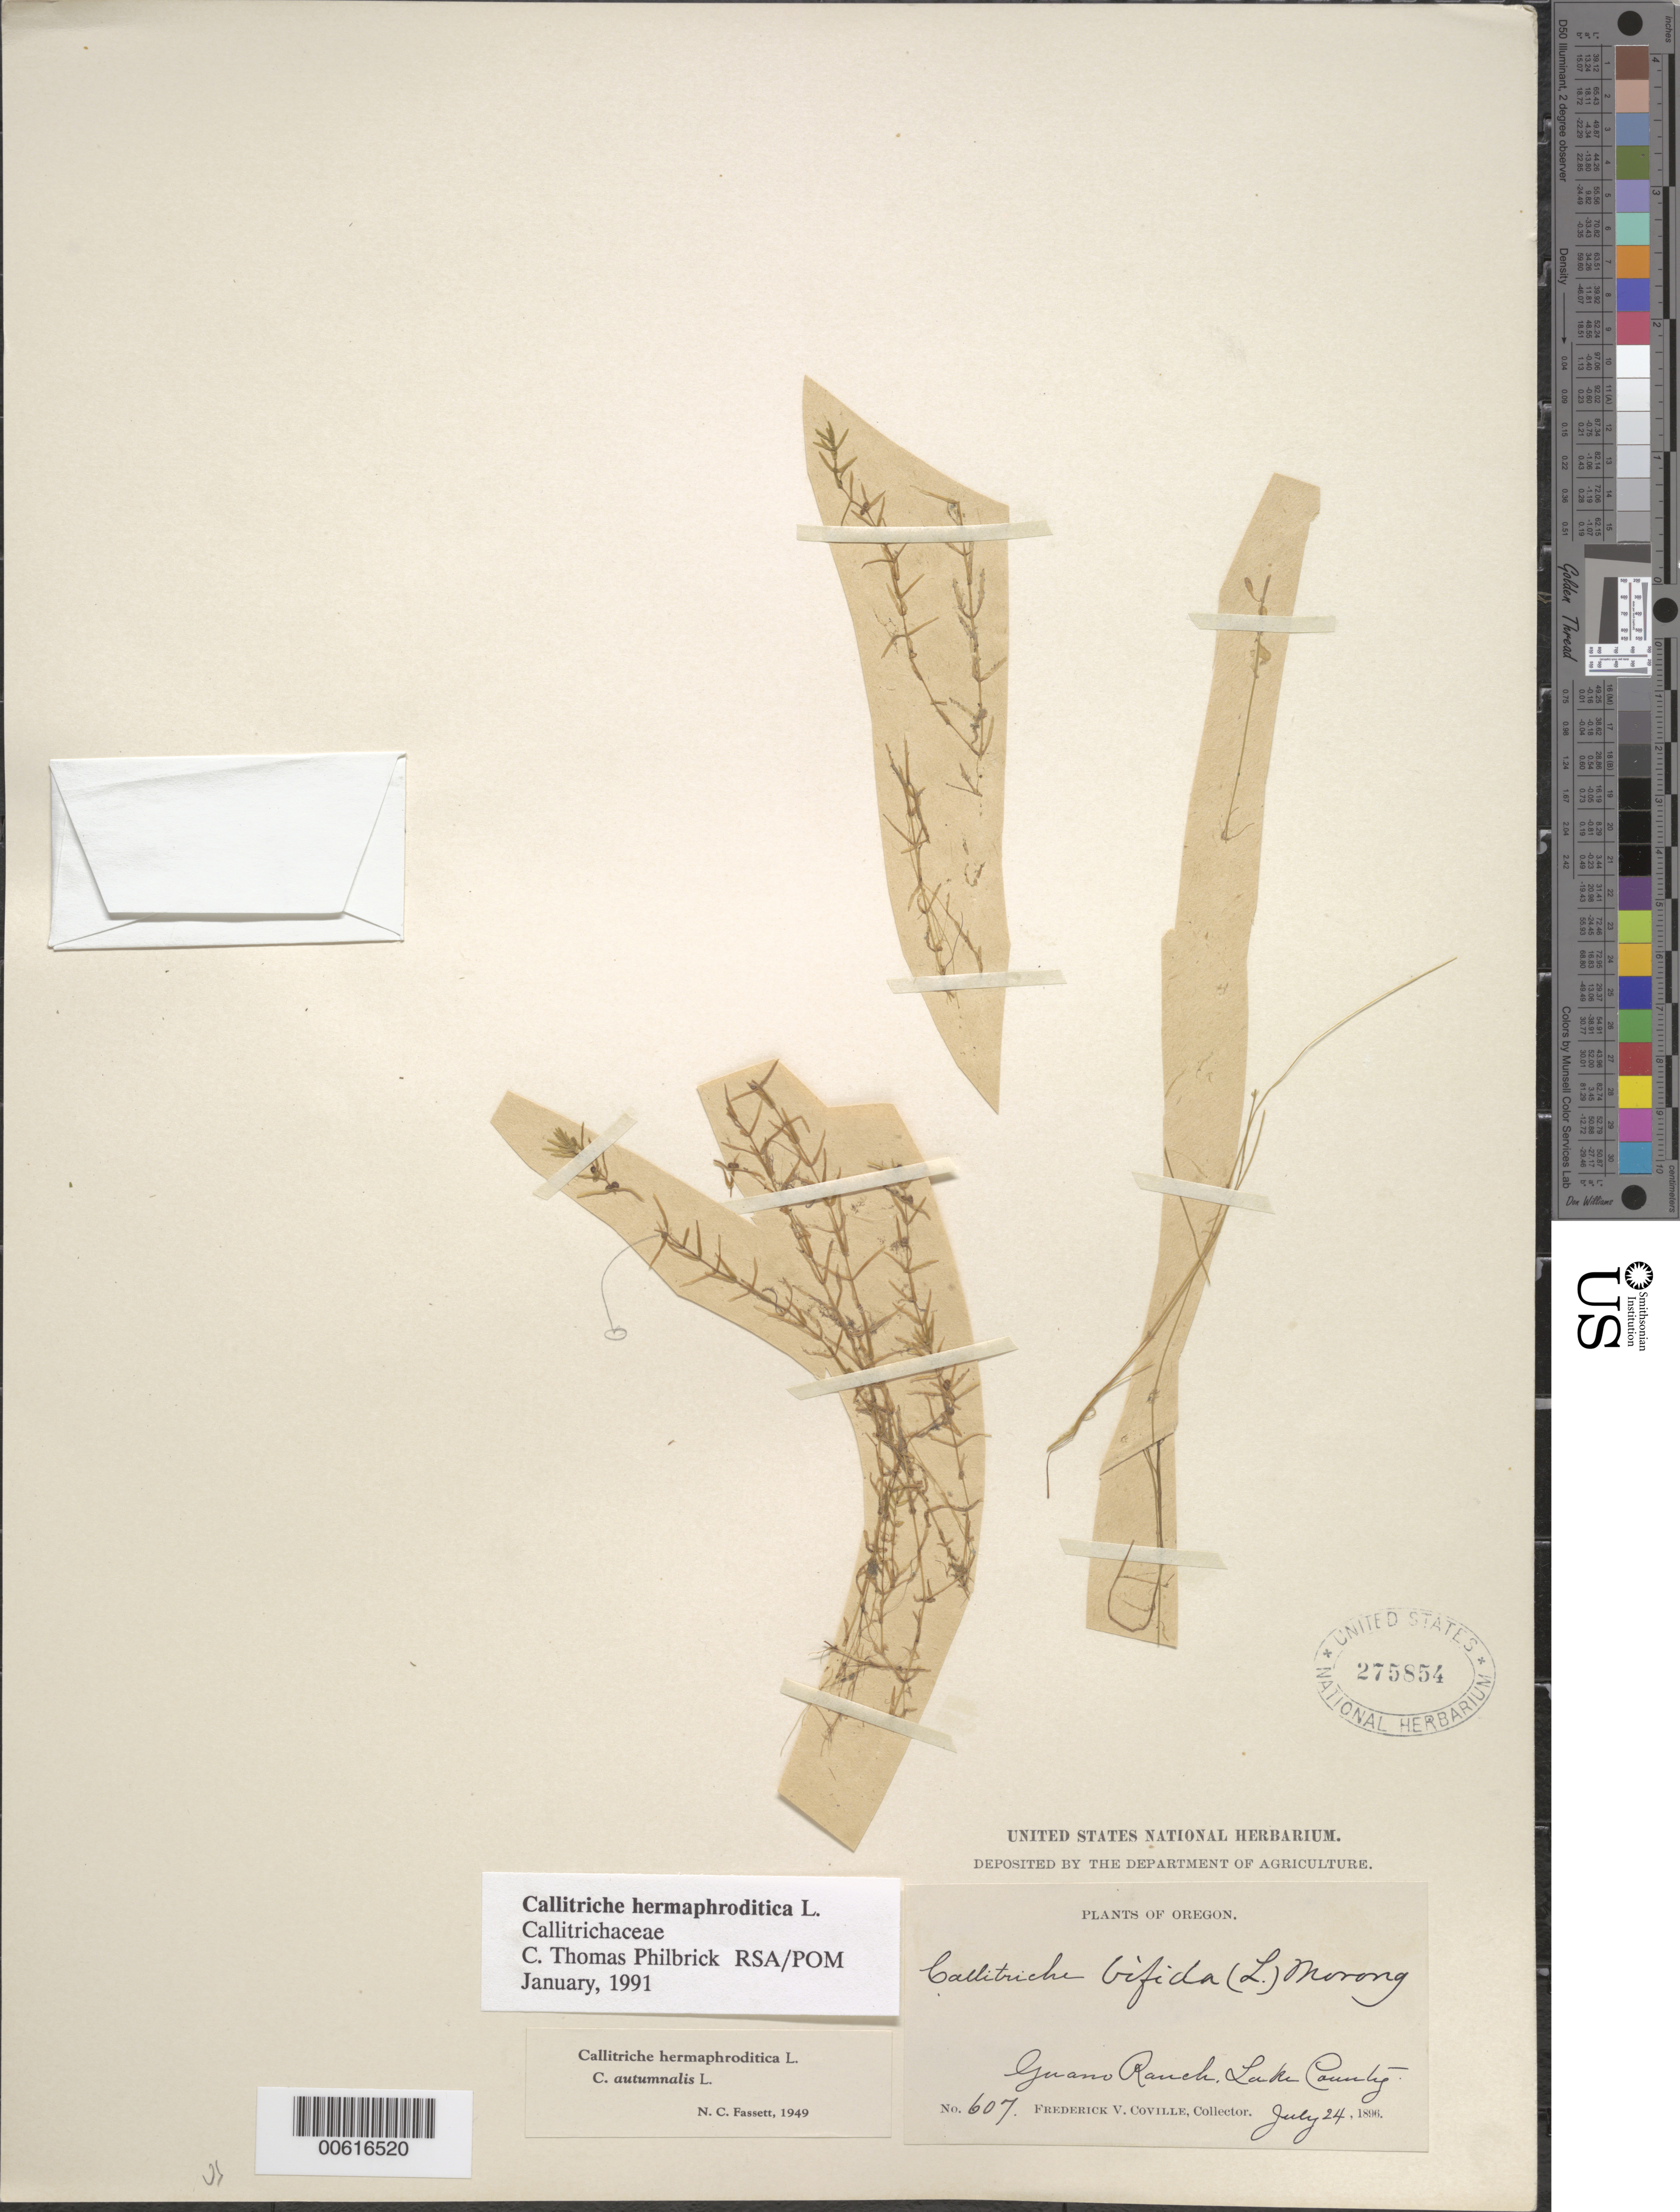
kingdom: Plantae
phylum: Tracheophyta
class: Magnoliopsida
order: Lamiales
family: Plantaginaceae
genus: Callitriche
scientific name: Callitriche hermaphroditica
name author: L.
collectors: F. V. Coville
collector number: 607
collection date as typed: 24 Jul 1806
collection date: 1806-07-24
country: United States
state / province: Oregon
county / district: Lake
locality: Guano Ranch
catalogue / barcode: US 275854